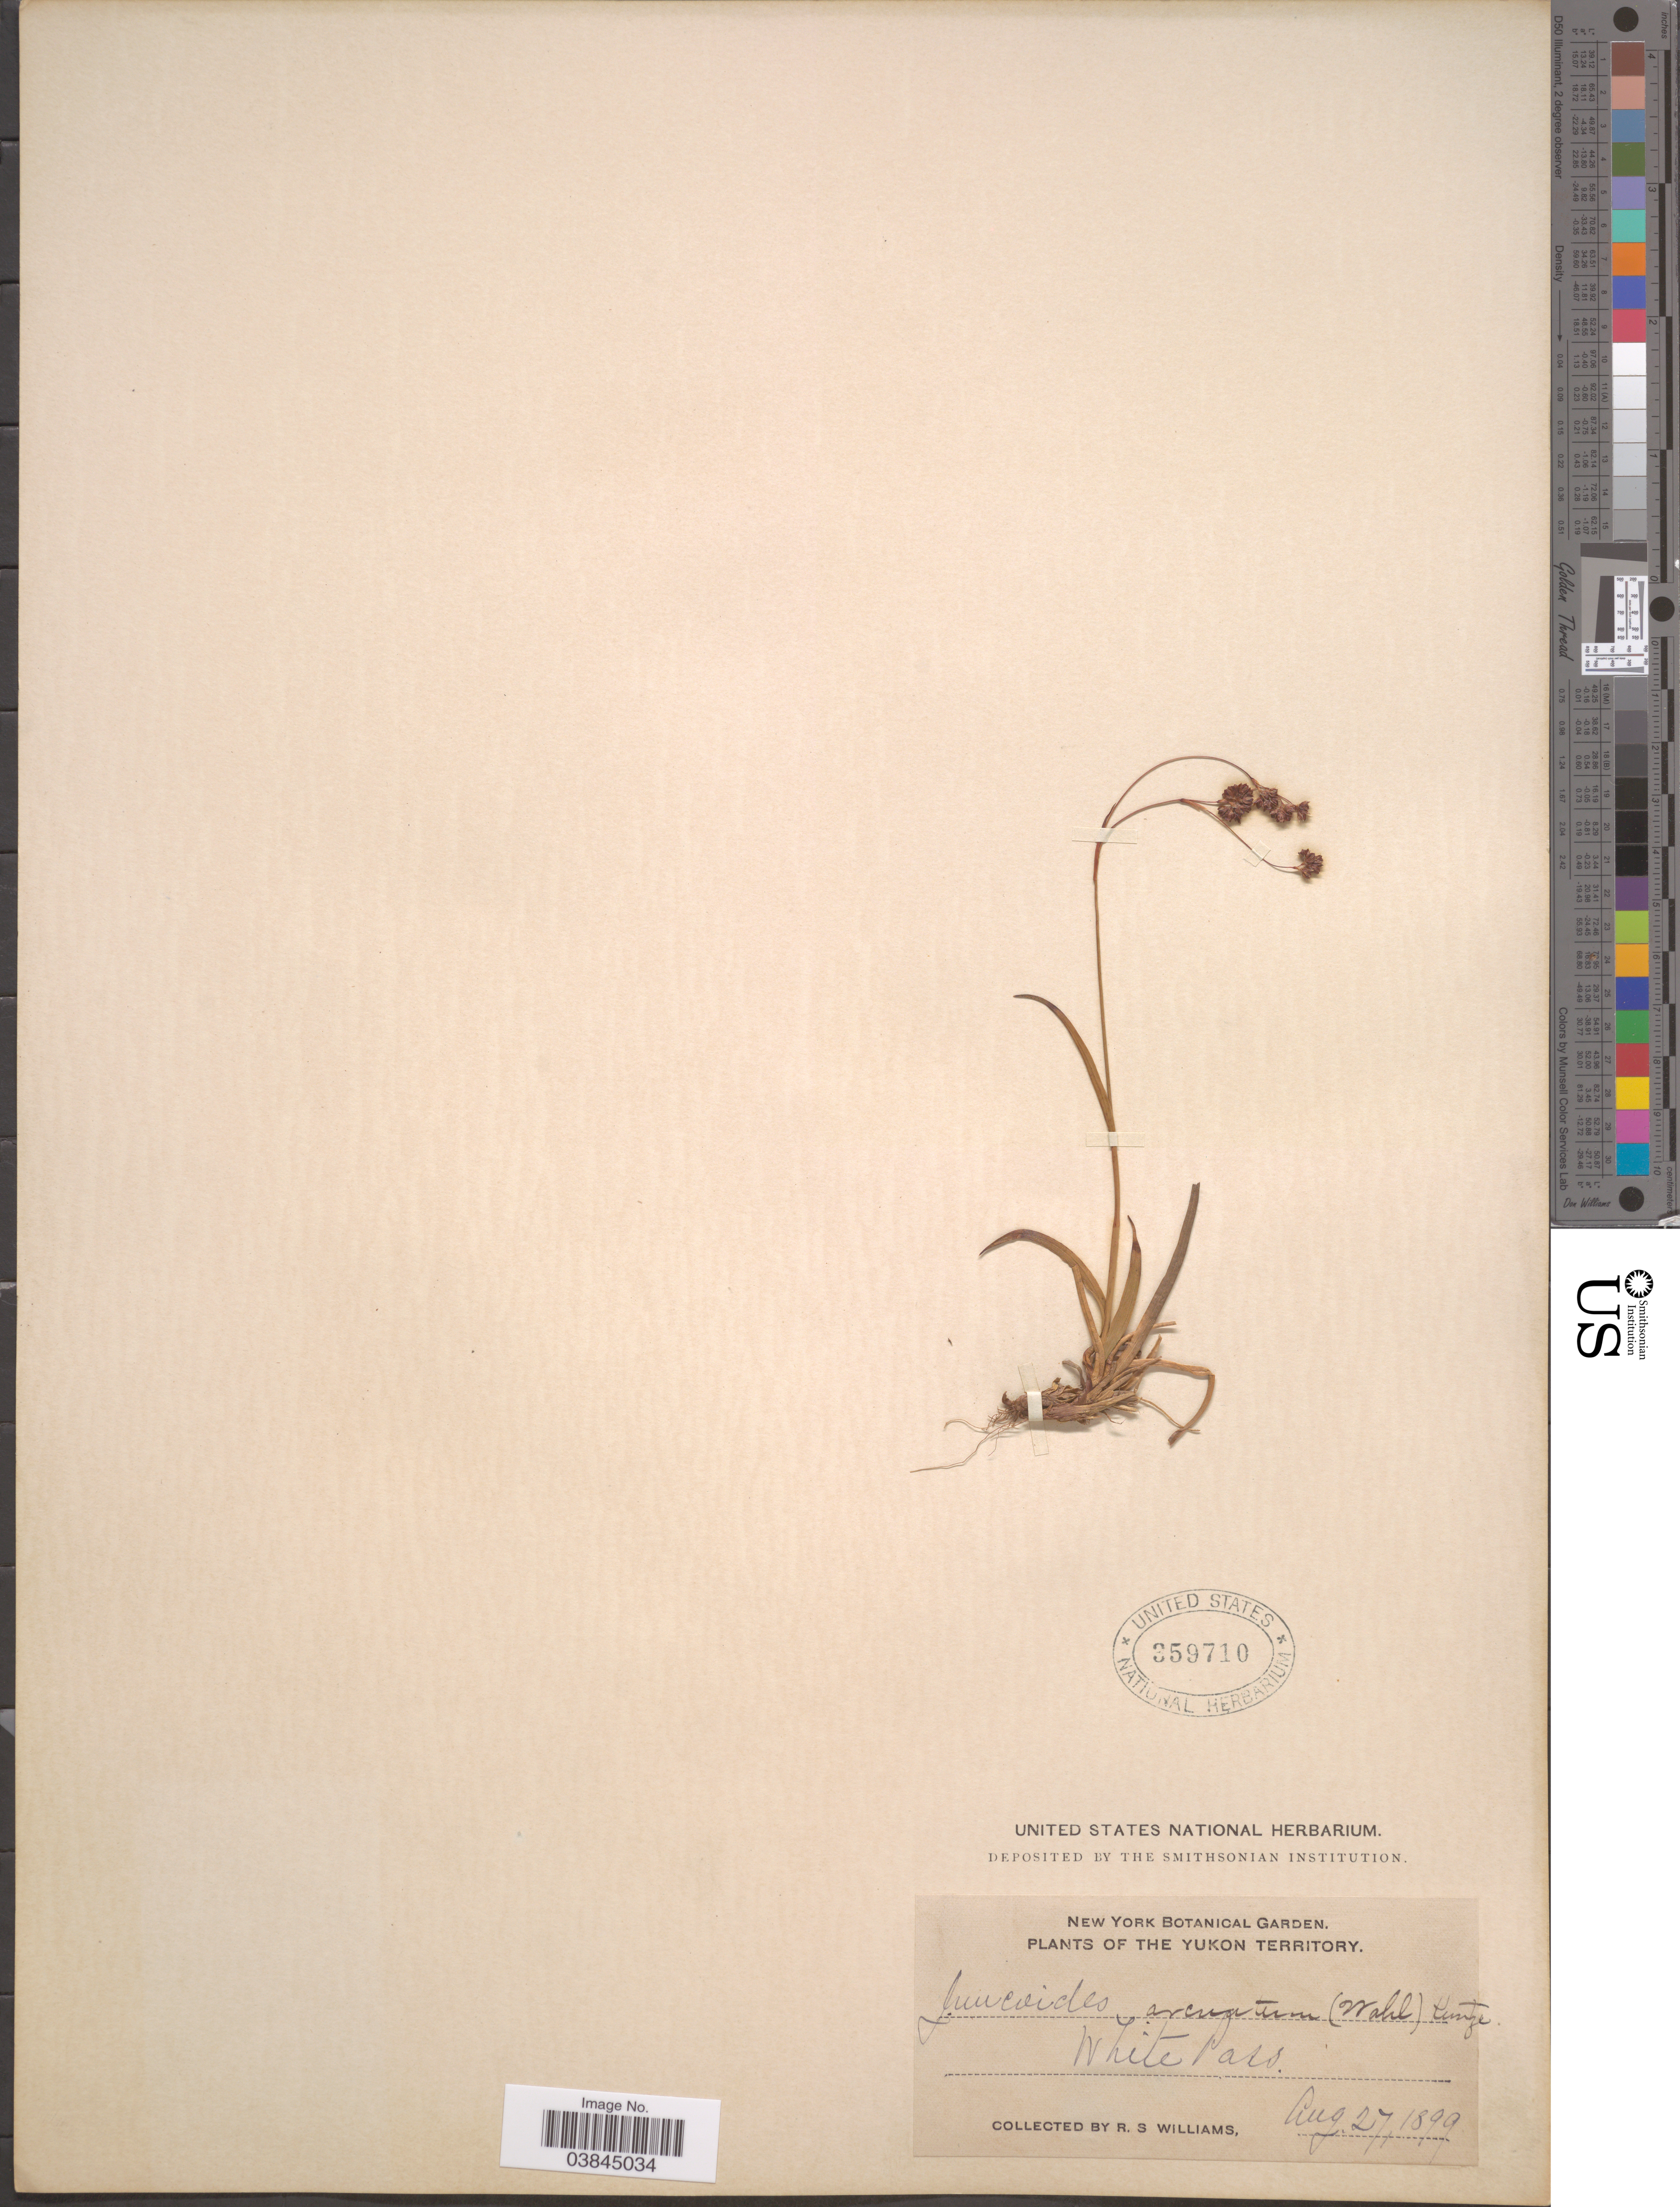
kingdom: Plantae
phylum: Tracheophyta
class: Liliopsida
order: Poales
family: Juncaceae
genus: Luzula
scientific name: Luzula arcuata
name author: (Wahlenb.) Sw.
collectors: R. S. Williams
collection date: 1899-08-27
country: Canada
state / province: Yukon Territory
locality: White Pass.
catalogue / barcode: US 359710